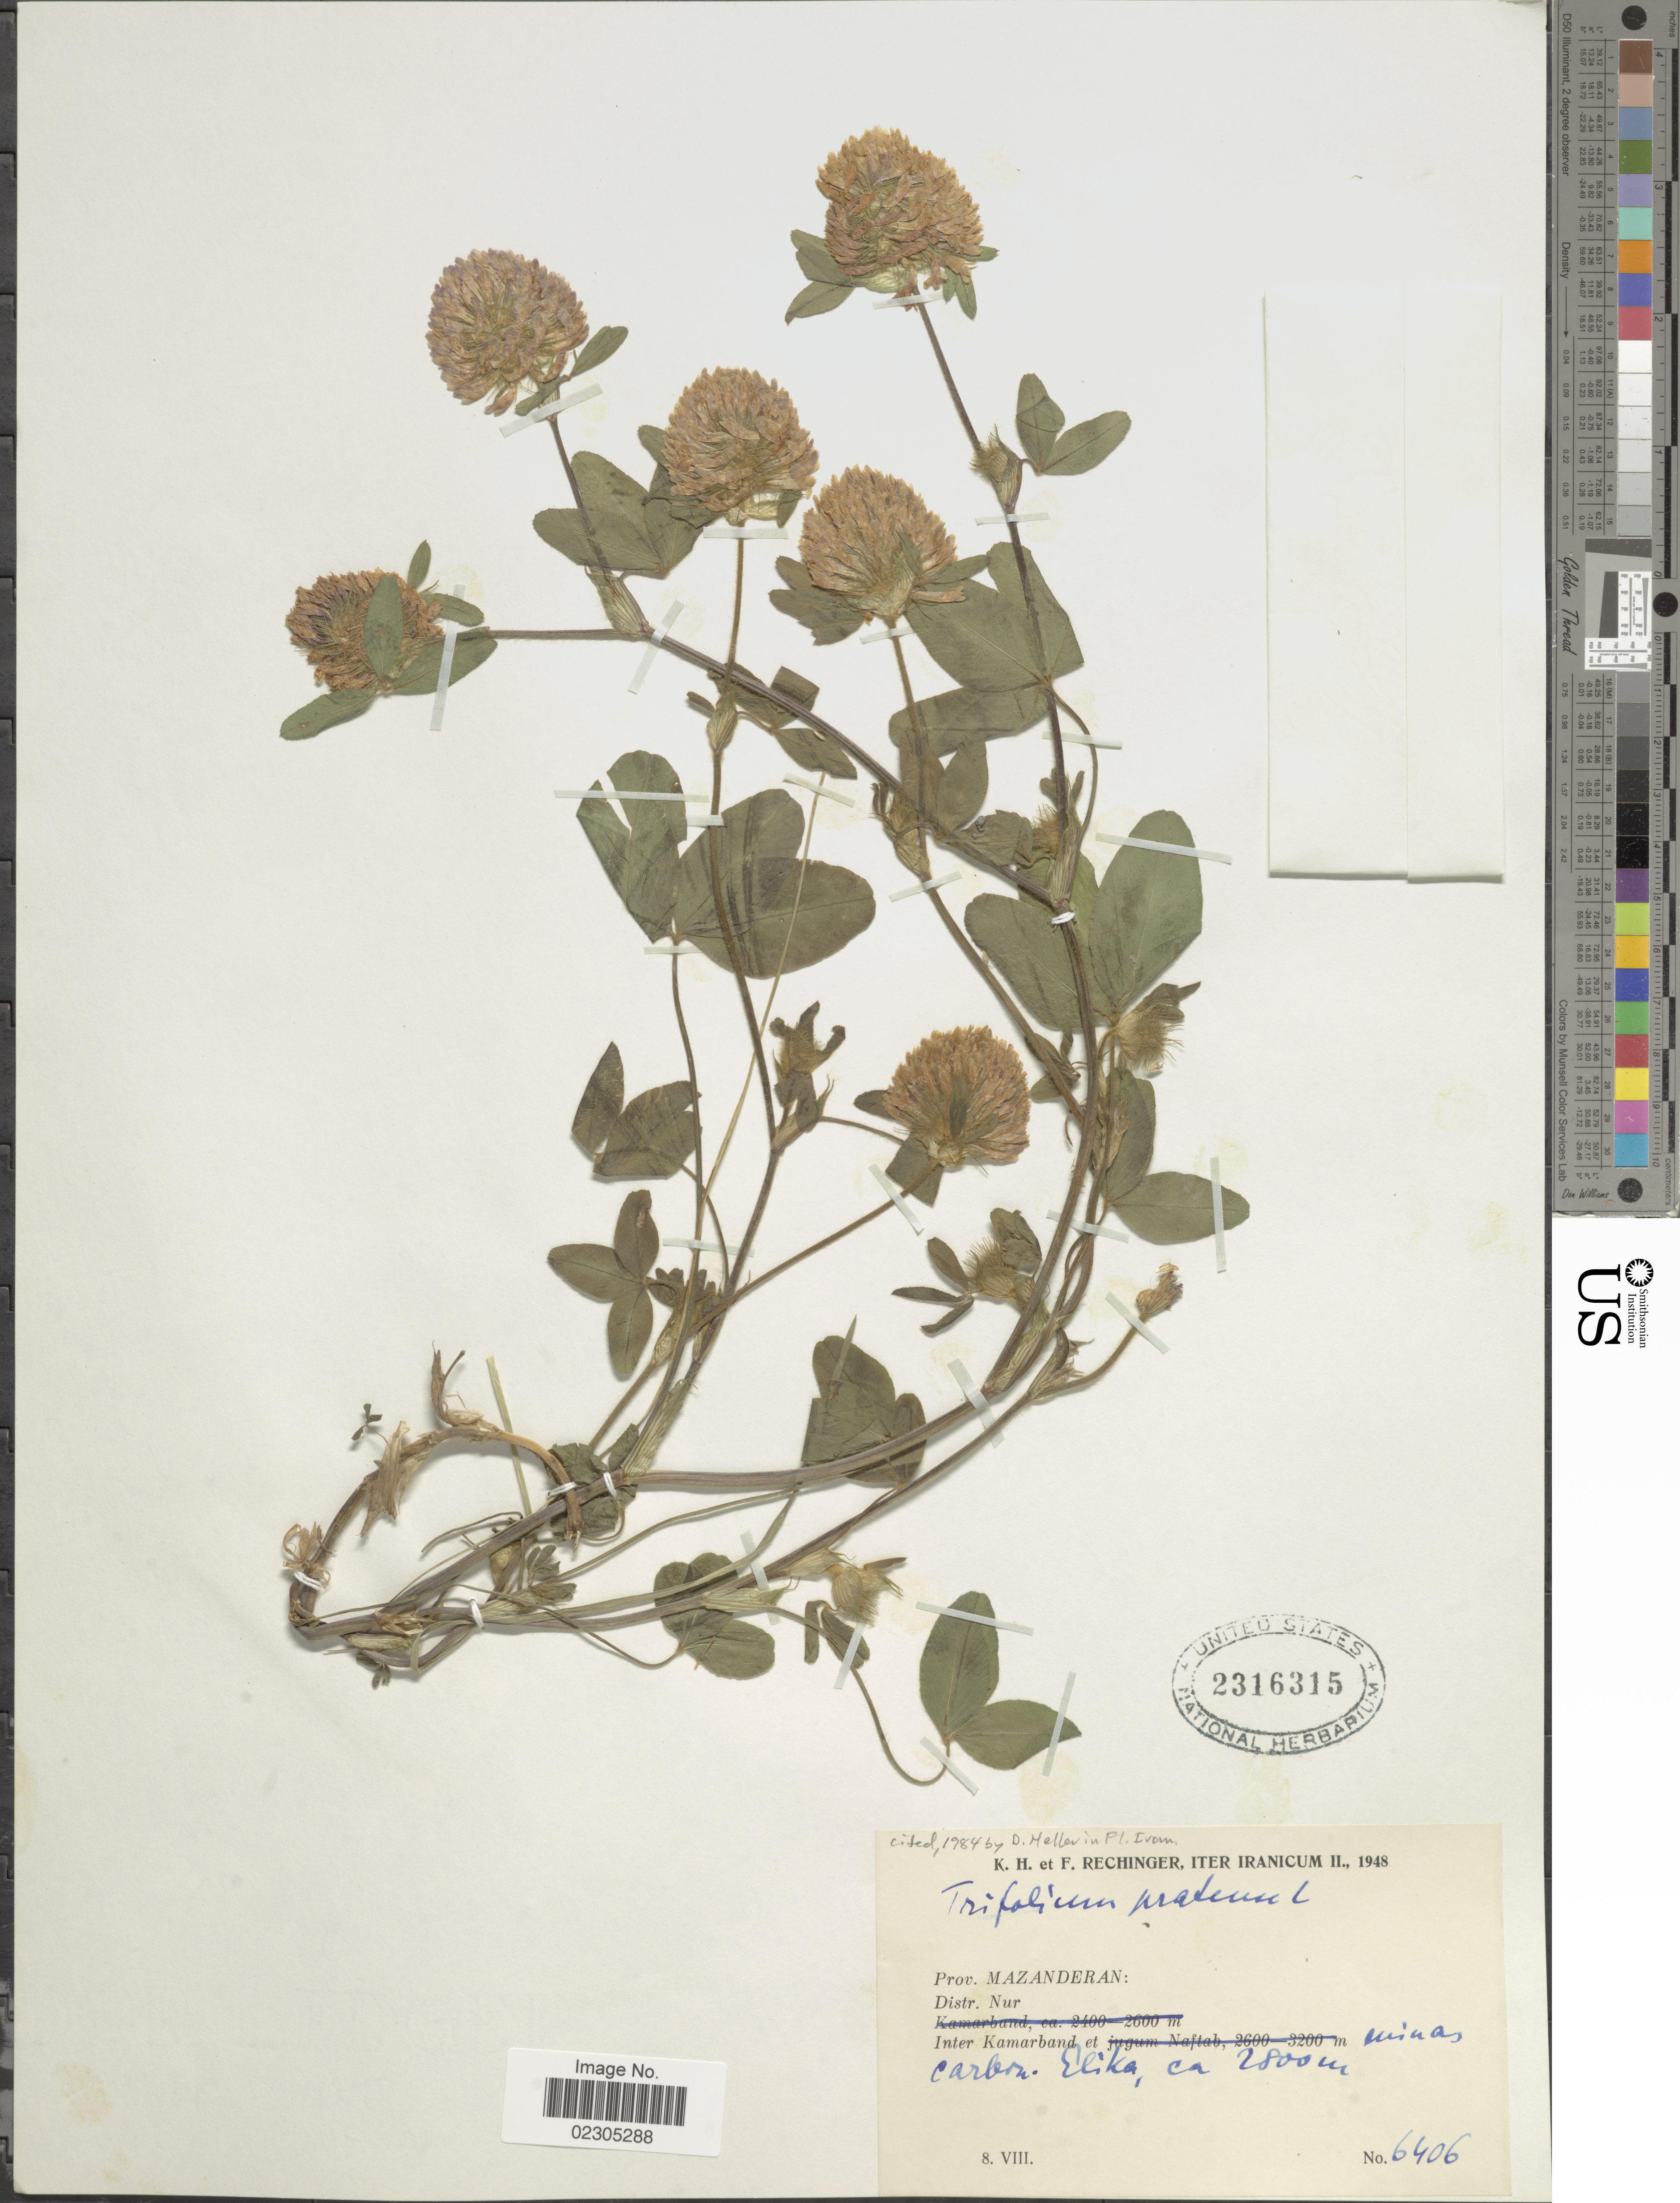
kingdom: Plantae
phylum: Tracheophyta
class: Magnoliopsida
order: Fabales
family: Fabaceae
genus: Trifolium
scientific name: Trifolium pratense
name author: L.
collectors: K. H. Rechinger & F. Rechinger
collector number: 6406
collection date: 1948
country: Iran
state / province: Mazandaran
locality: Ditr. Nur. Inter Kamarband, Minas Carbon Elika [interpreted]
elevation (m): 2800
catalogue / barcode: US 2316315